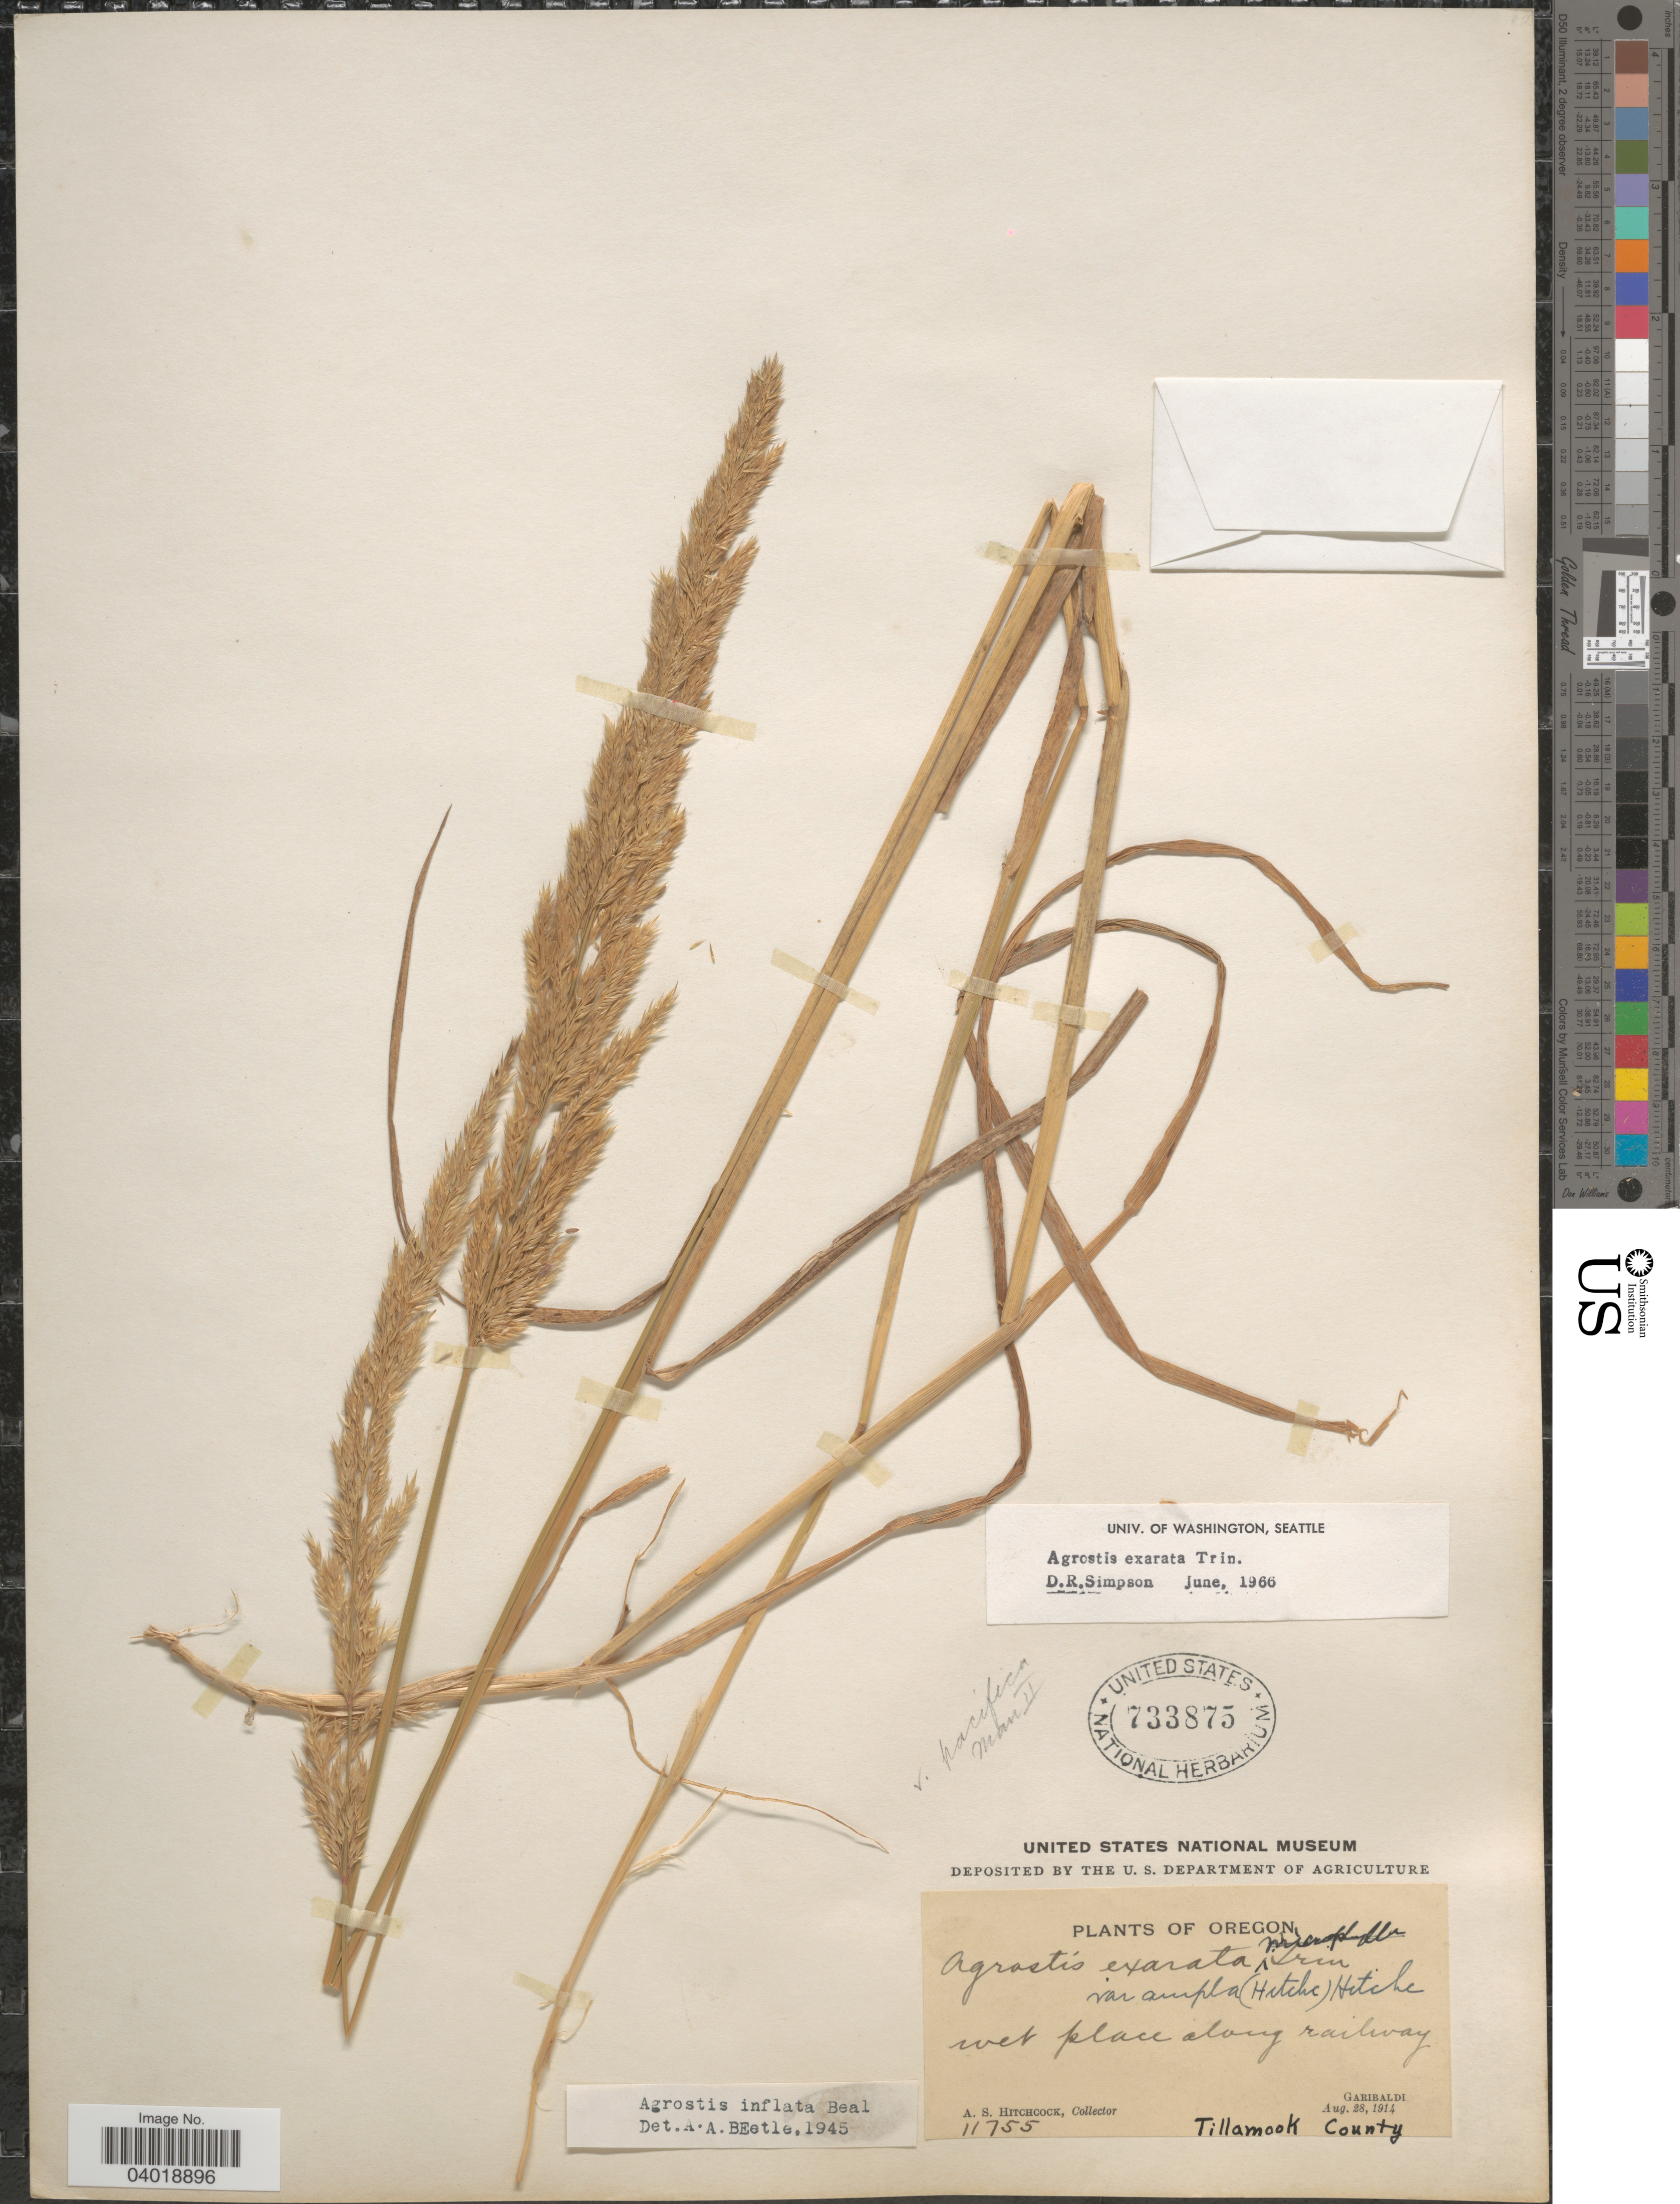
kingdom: Plantae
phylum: Tracheophyta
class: Liliopsida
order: Poales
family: Poaceae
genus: Agrostis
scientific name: Agrostis exarata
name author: Trin.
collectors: A. S. Hitchcock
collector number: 11755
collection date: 1914-08-28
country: United States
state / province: Oregon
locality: Along railway, Garibaldi. Tillamook County.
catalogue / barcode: US 733875